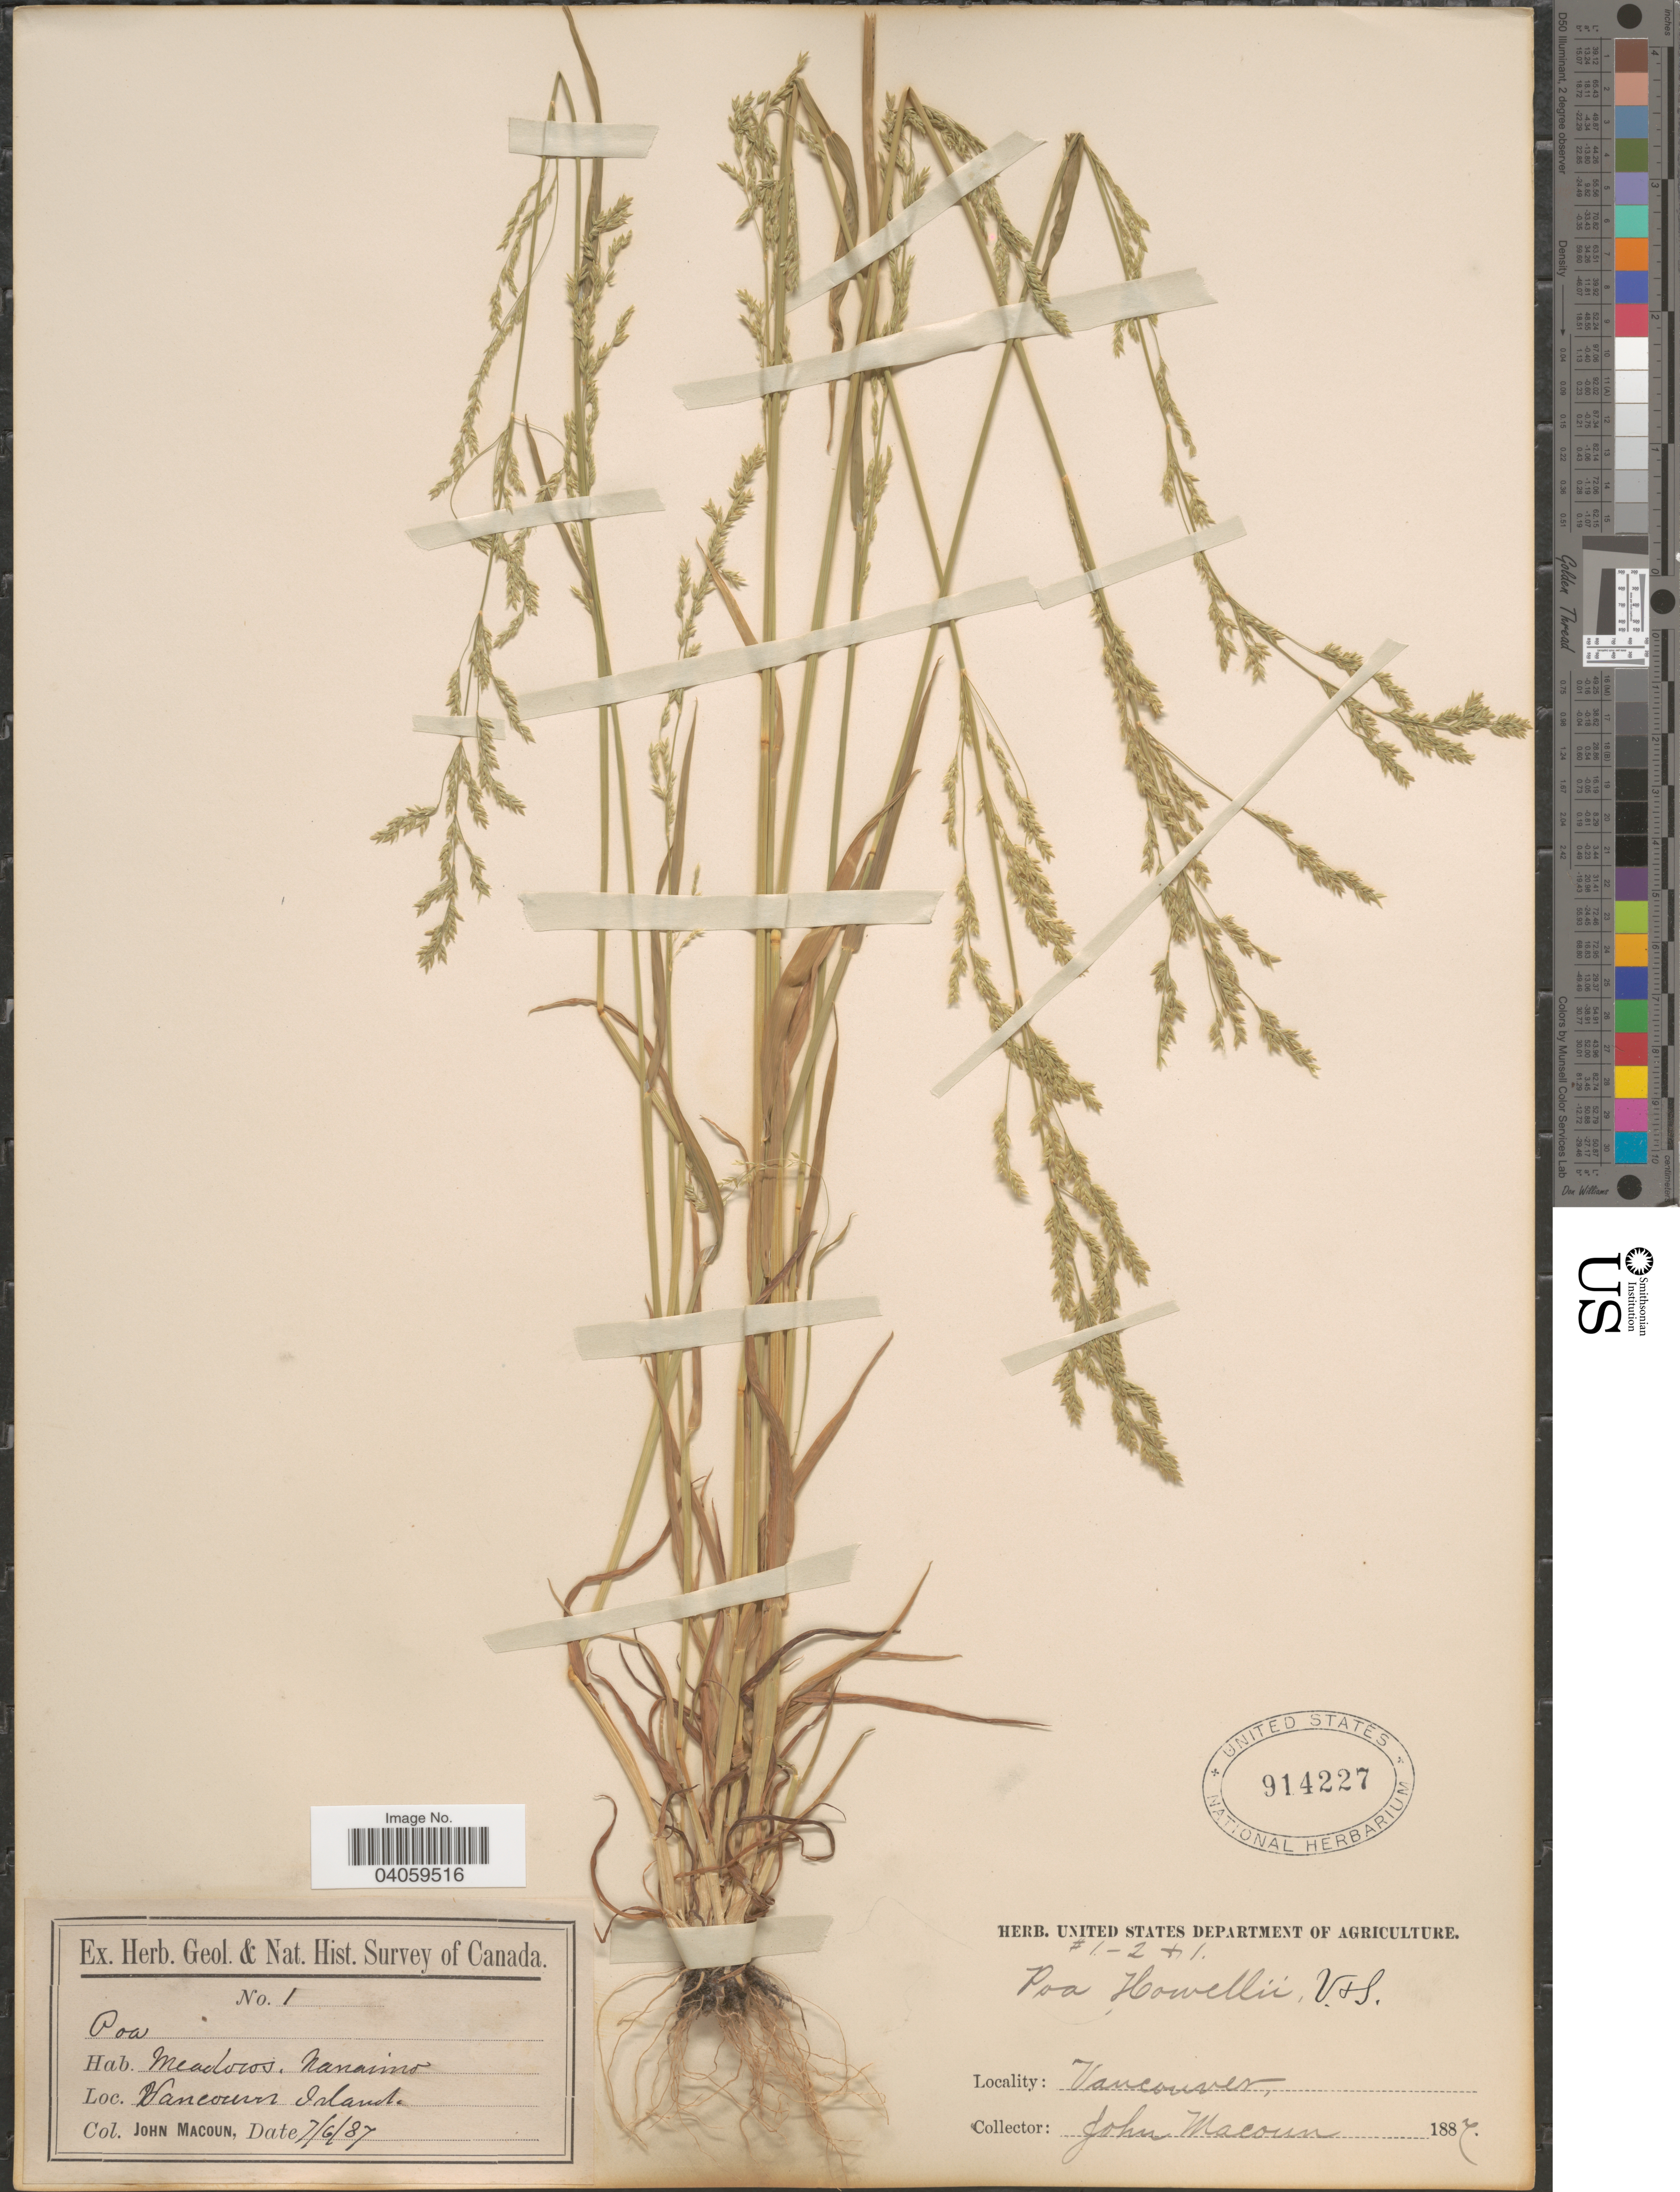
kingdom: Plantae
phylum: Tracheophyta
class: Liliopsida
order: Poales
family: Poaceae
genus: Poa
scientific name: Poa howellii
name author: Vasey & Scribn.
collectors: J. Macoun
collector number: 1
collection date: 1887-06-07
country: Canada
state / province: British Columbia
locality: Meadows. Nanaimo. Vancouver Island.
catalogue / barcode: US 914227